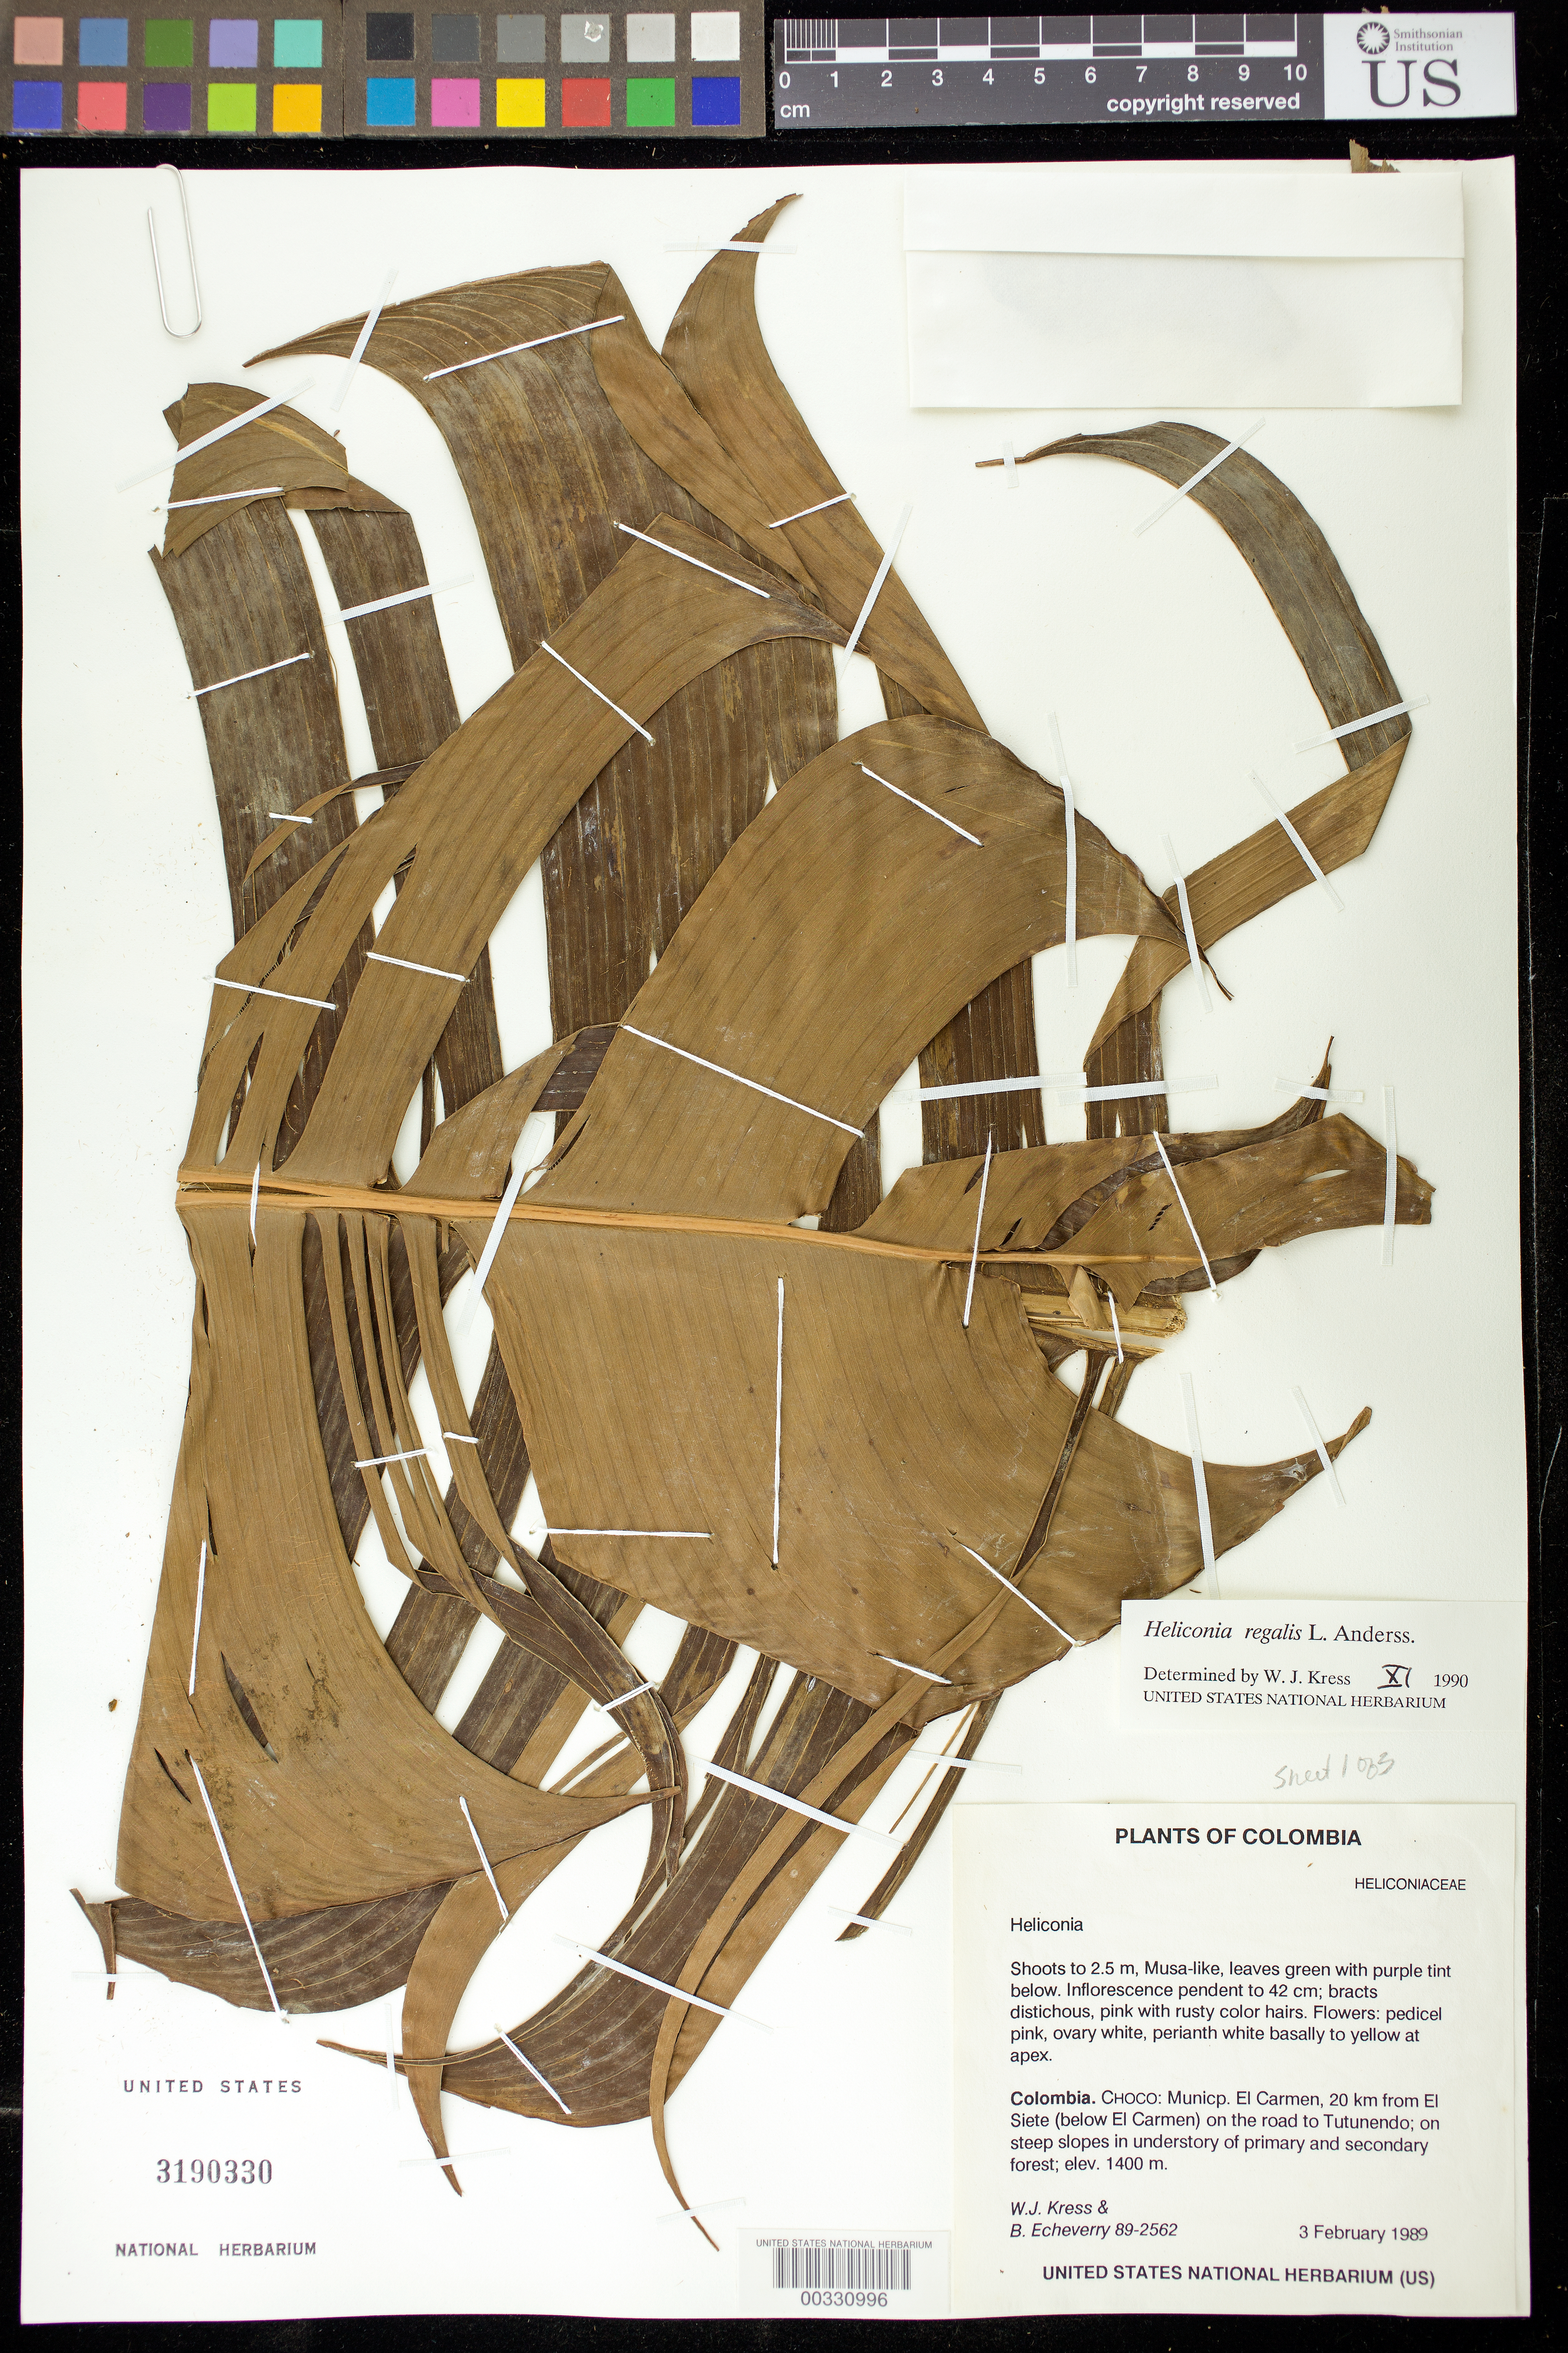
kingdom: Plantae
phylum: Tracheophyta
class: Liliopsida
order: Zingiberales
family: Heliconiaceae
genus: Heliconia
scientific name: Heliconia regalis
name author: L. Andersson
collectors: W. J. Kress & B. Echeverry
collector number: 89-2562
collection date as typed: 03 Feb 1989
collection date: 1989-02-03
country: Colombia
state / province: Chocó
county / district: El Carmen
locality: Mun of el Carmen, 20 km from el Siete (below el Carmen) on road to TutUnendo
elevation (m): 1400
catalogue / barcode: US 3190330